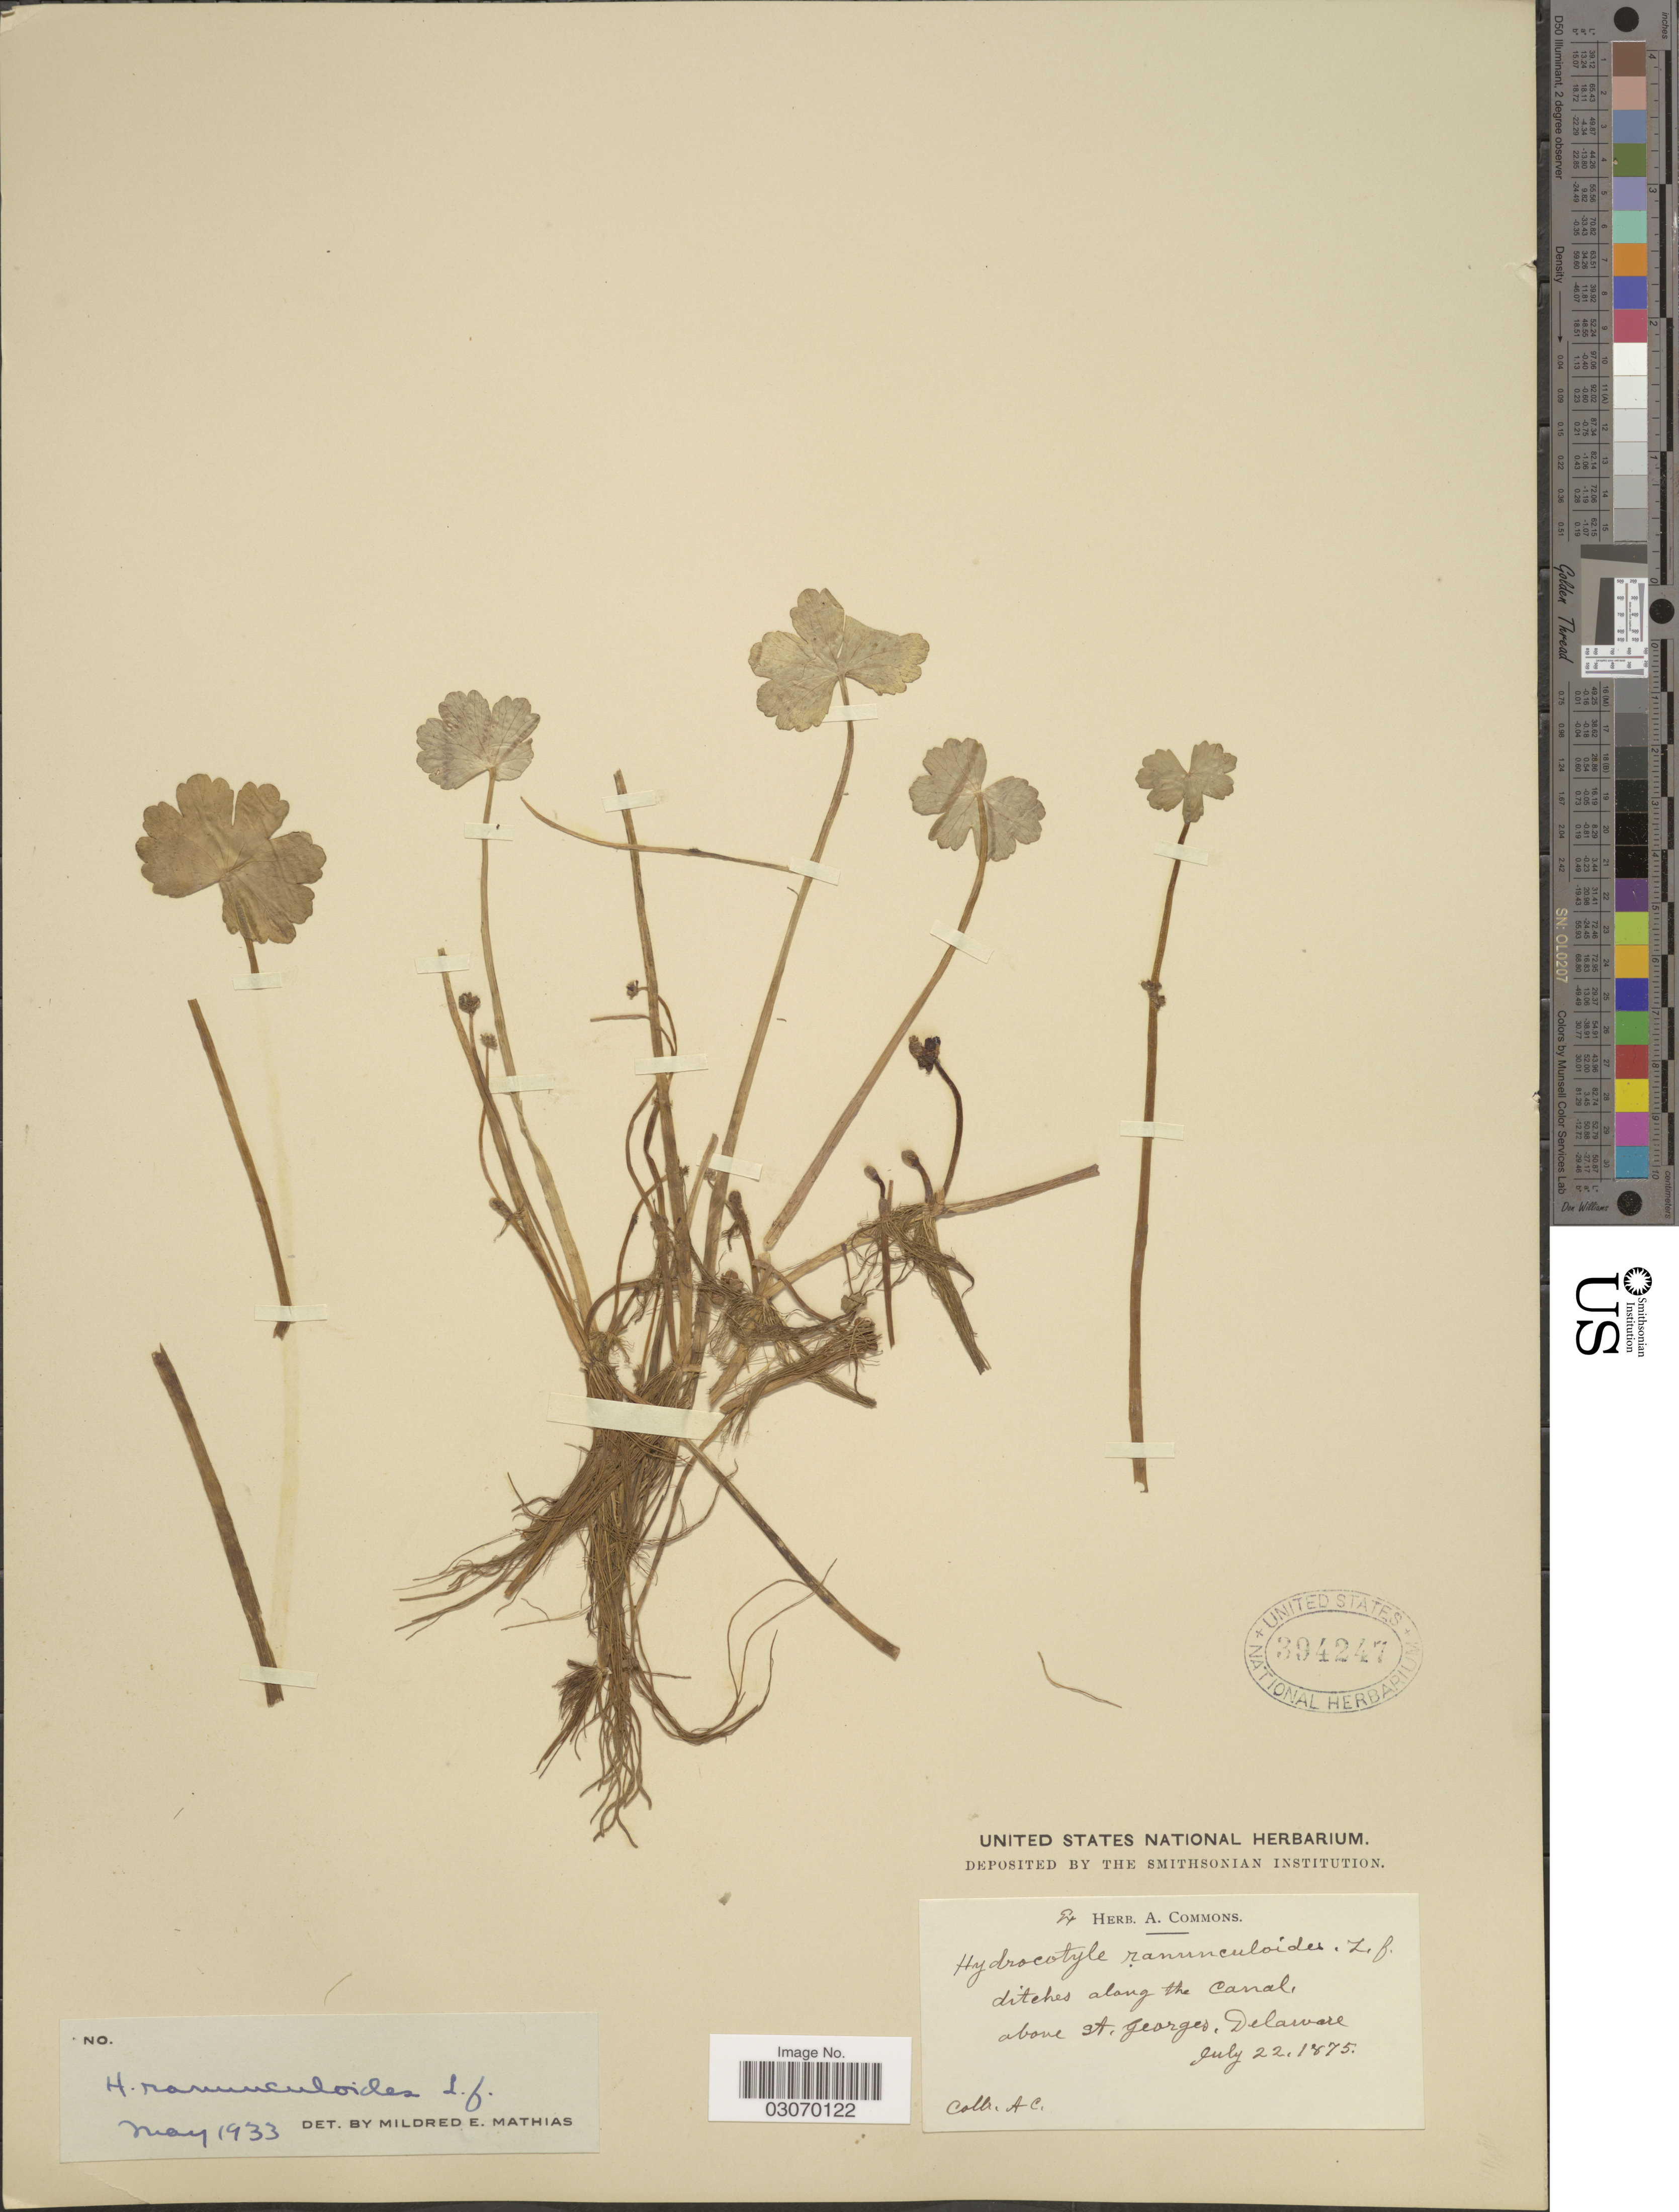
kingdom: Plantae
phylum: Tracheophyta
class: Magnoliopsida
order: Apiales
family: Araliaceae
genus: Hydrocotyle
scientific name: Hydrocotyle ranunculoides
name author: L. f.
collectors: A. Commons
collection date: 1875-07-22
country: United States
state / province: Delaware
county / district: New Castle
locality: Ditches along the Canal, above St. Georges.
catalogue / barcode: US 394247